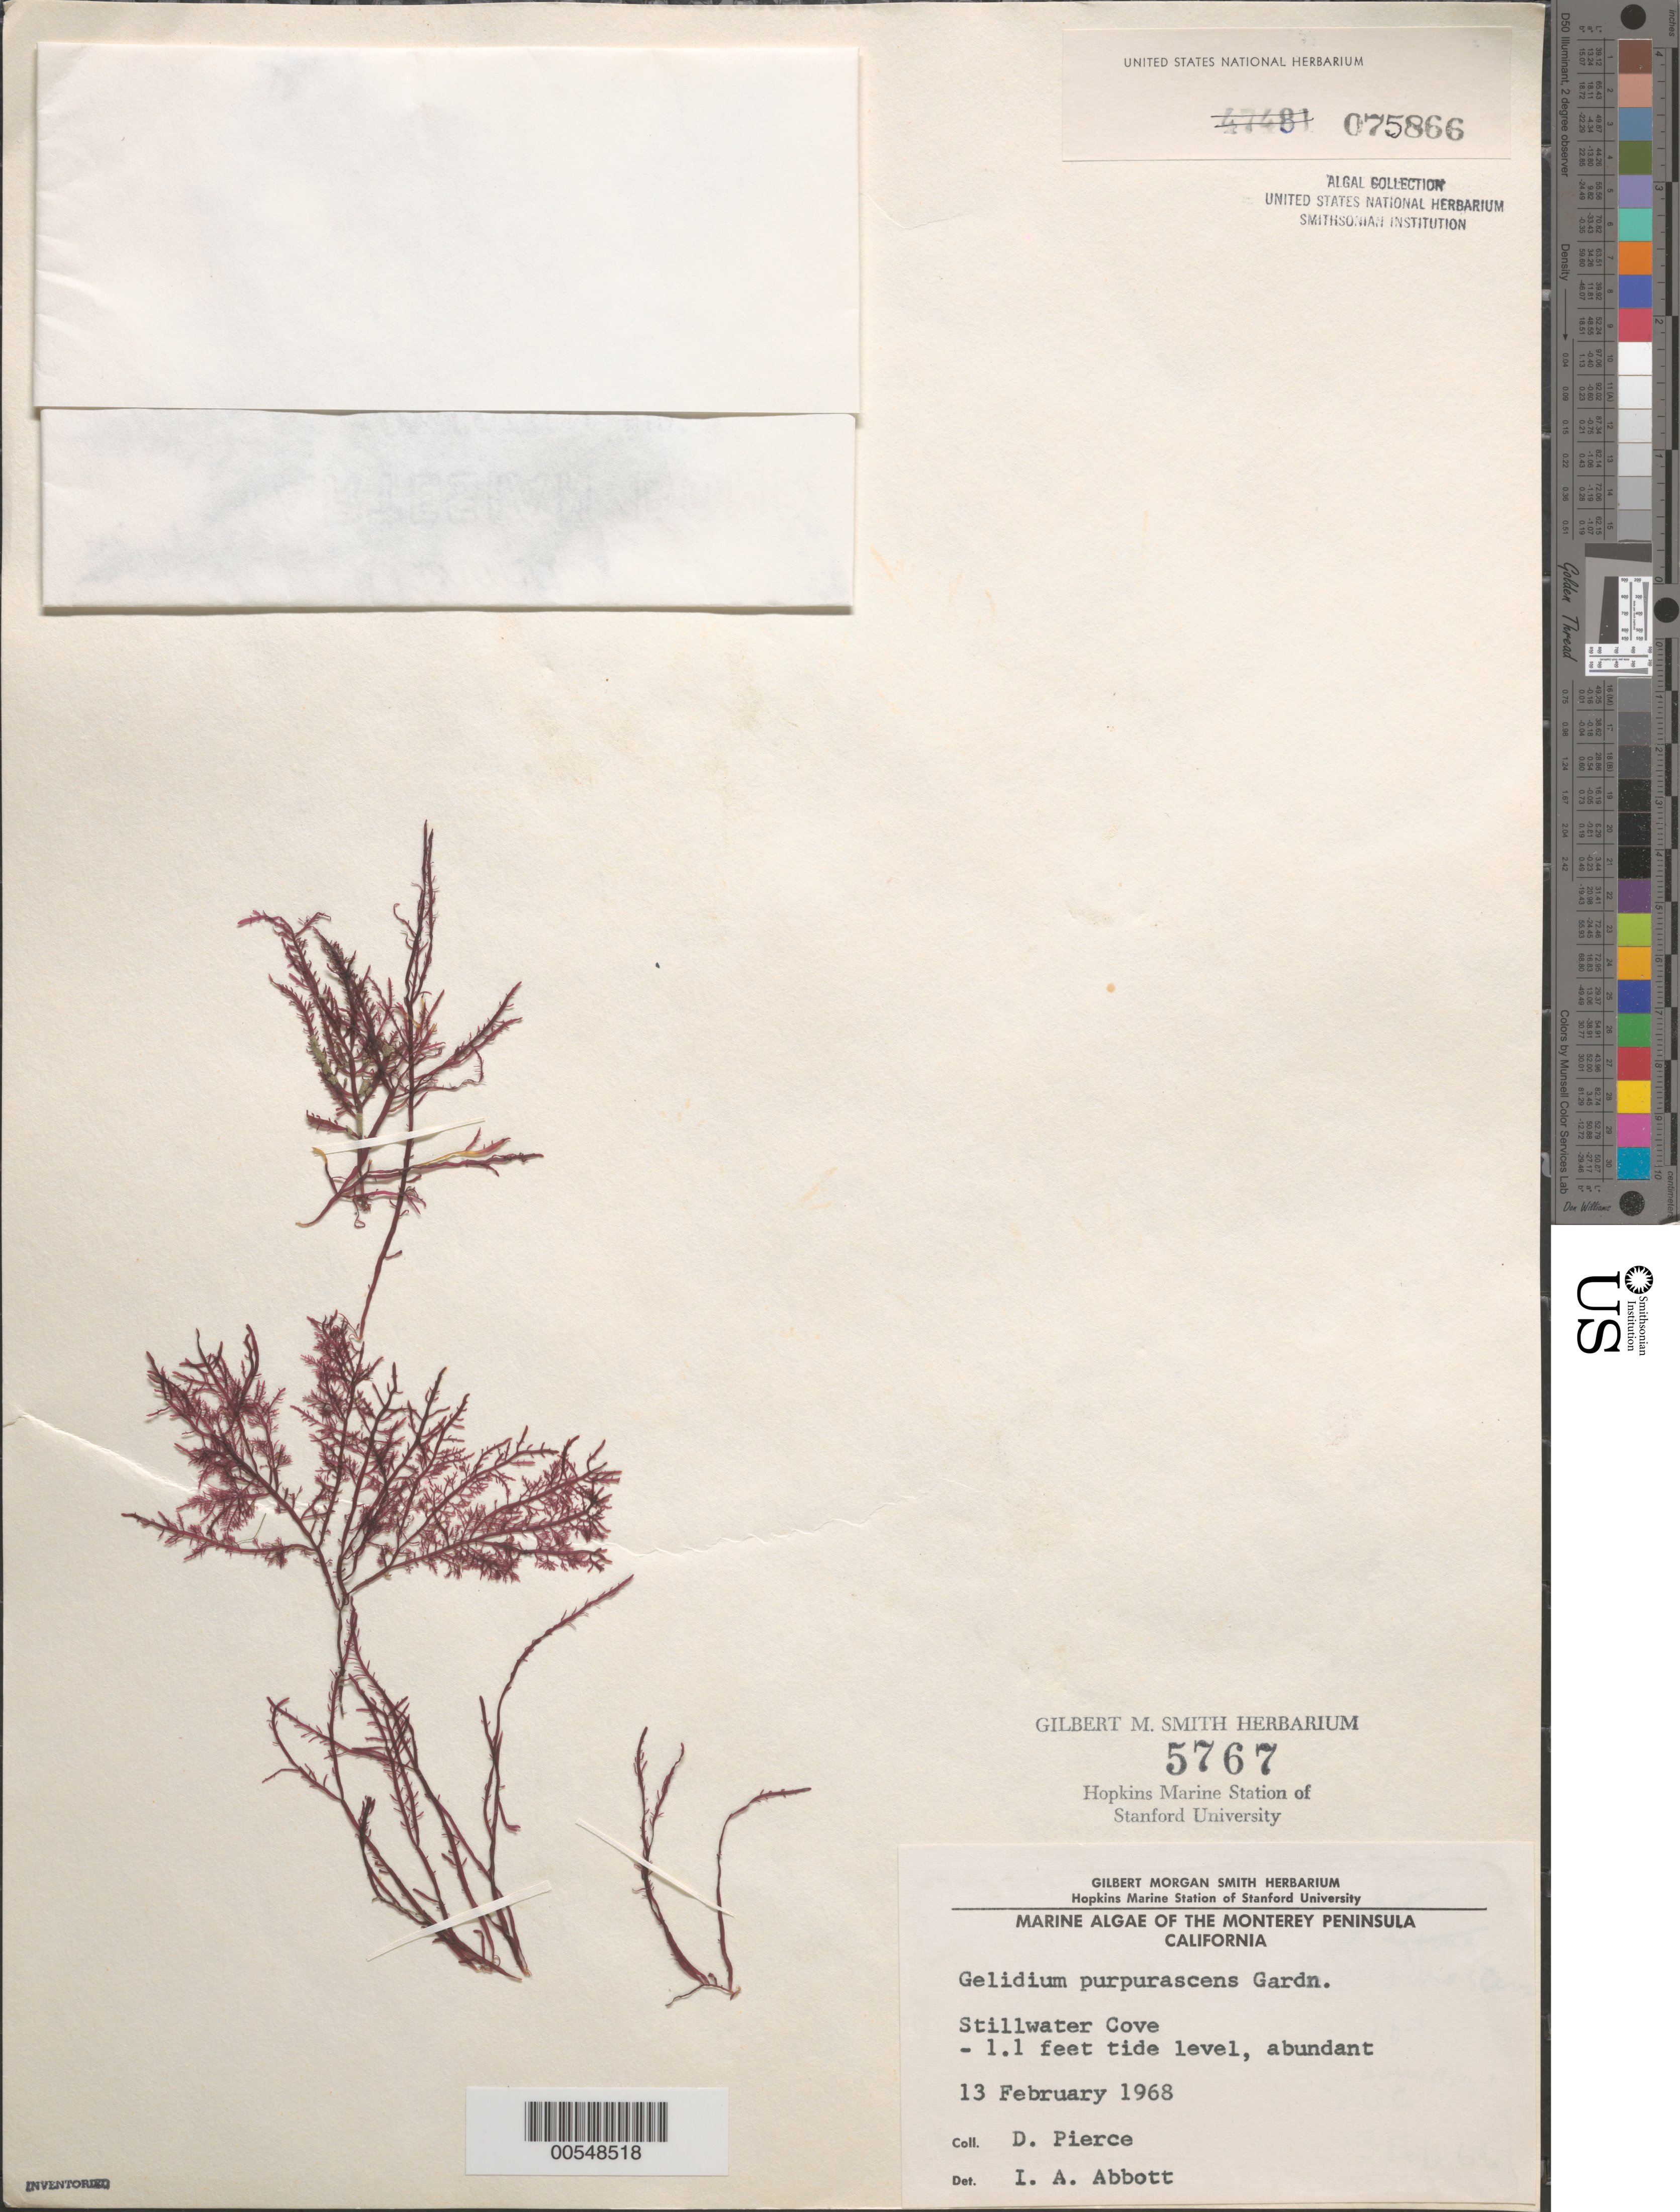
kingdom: Plantae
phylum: Rhodophyta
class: Florideophyceae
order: Gelidiales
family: Gelidiaceae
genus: Gelidium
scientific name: Gelidium purpurascens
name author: N.L. Gardner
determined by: Abbott, Isabella A.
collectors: D. Pierce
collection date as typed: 13 Feb 1968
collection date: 1968-02-13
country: United States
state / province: California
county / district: Monterey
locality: Stillwater Cove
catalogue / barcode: US 75866